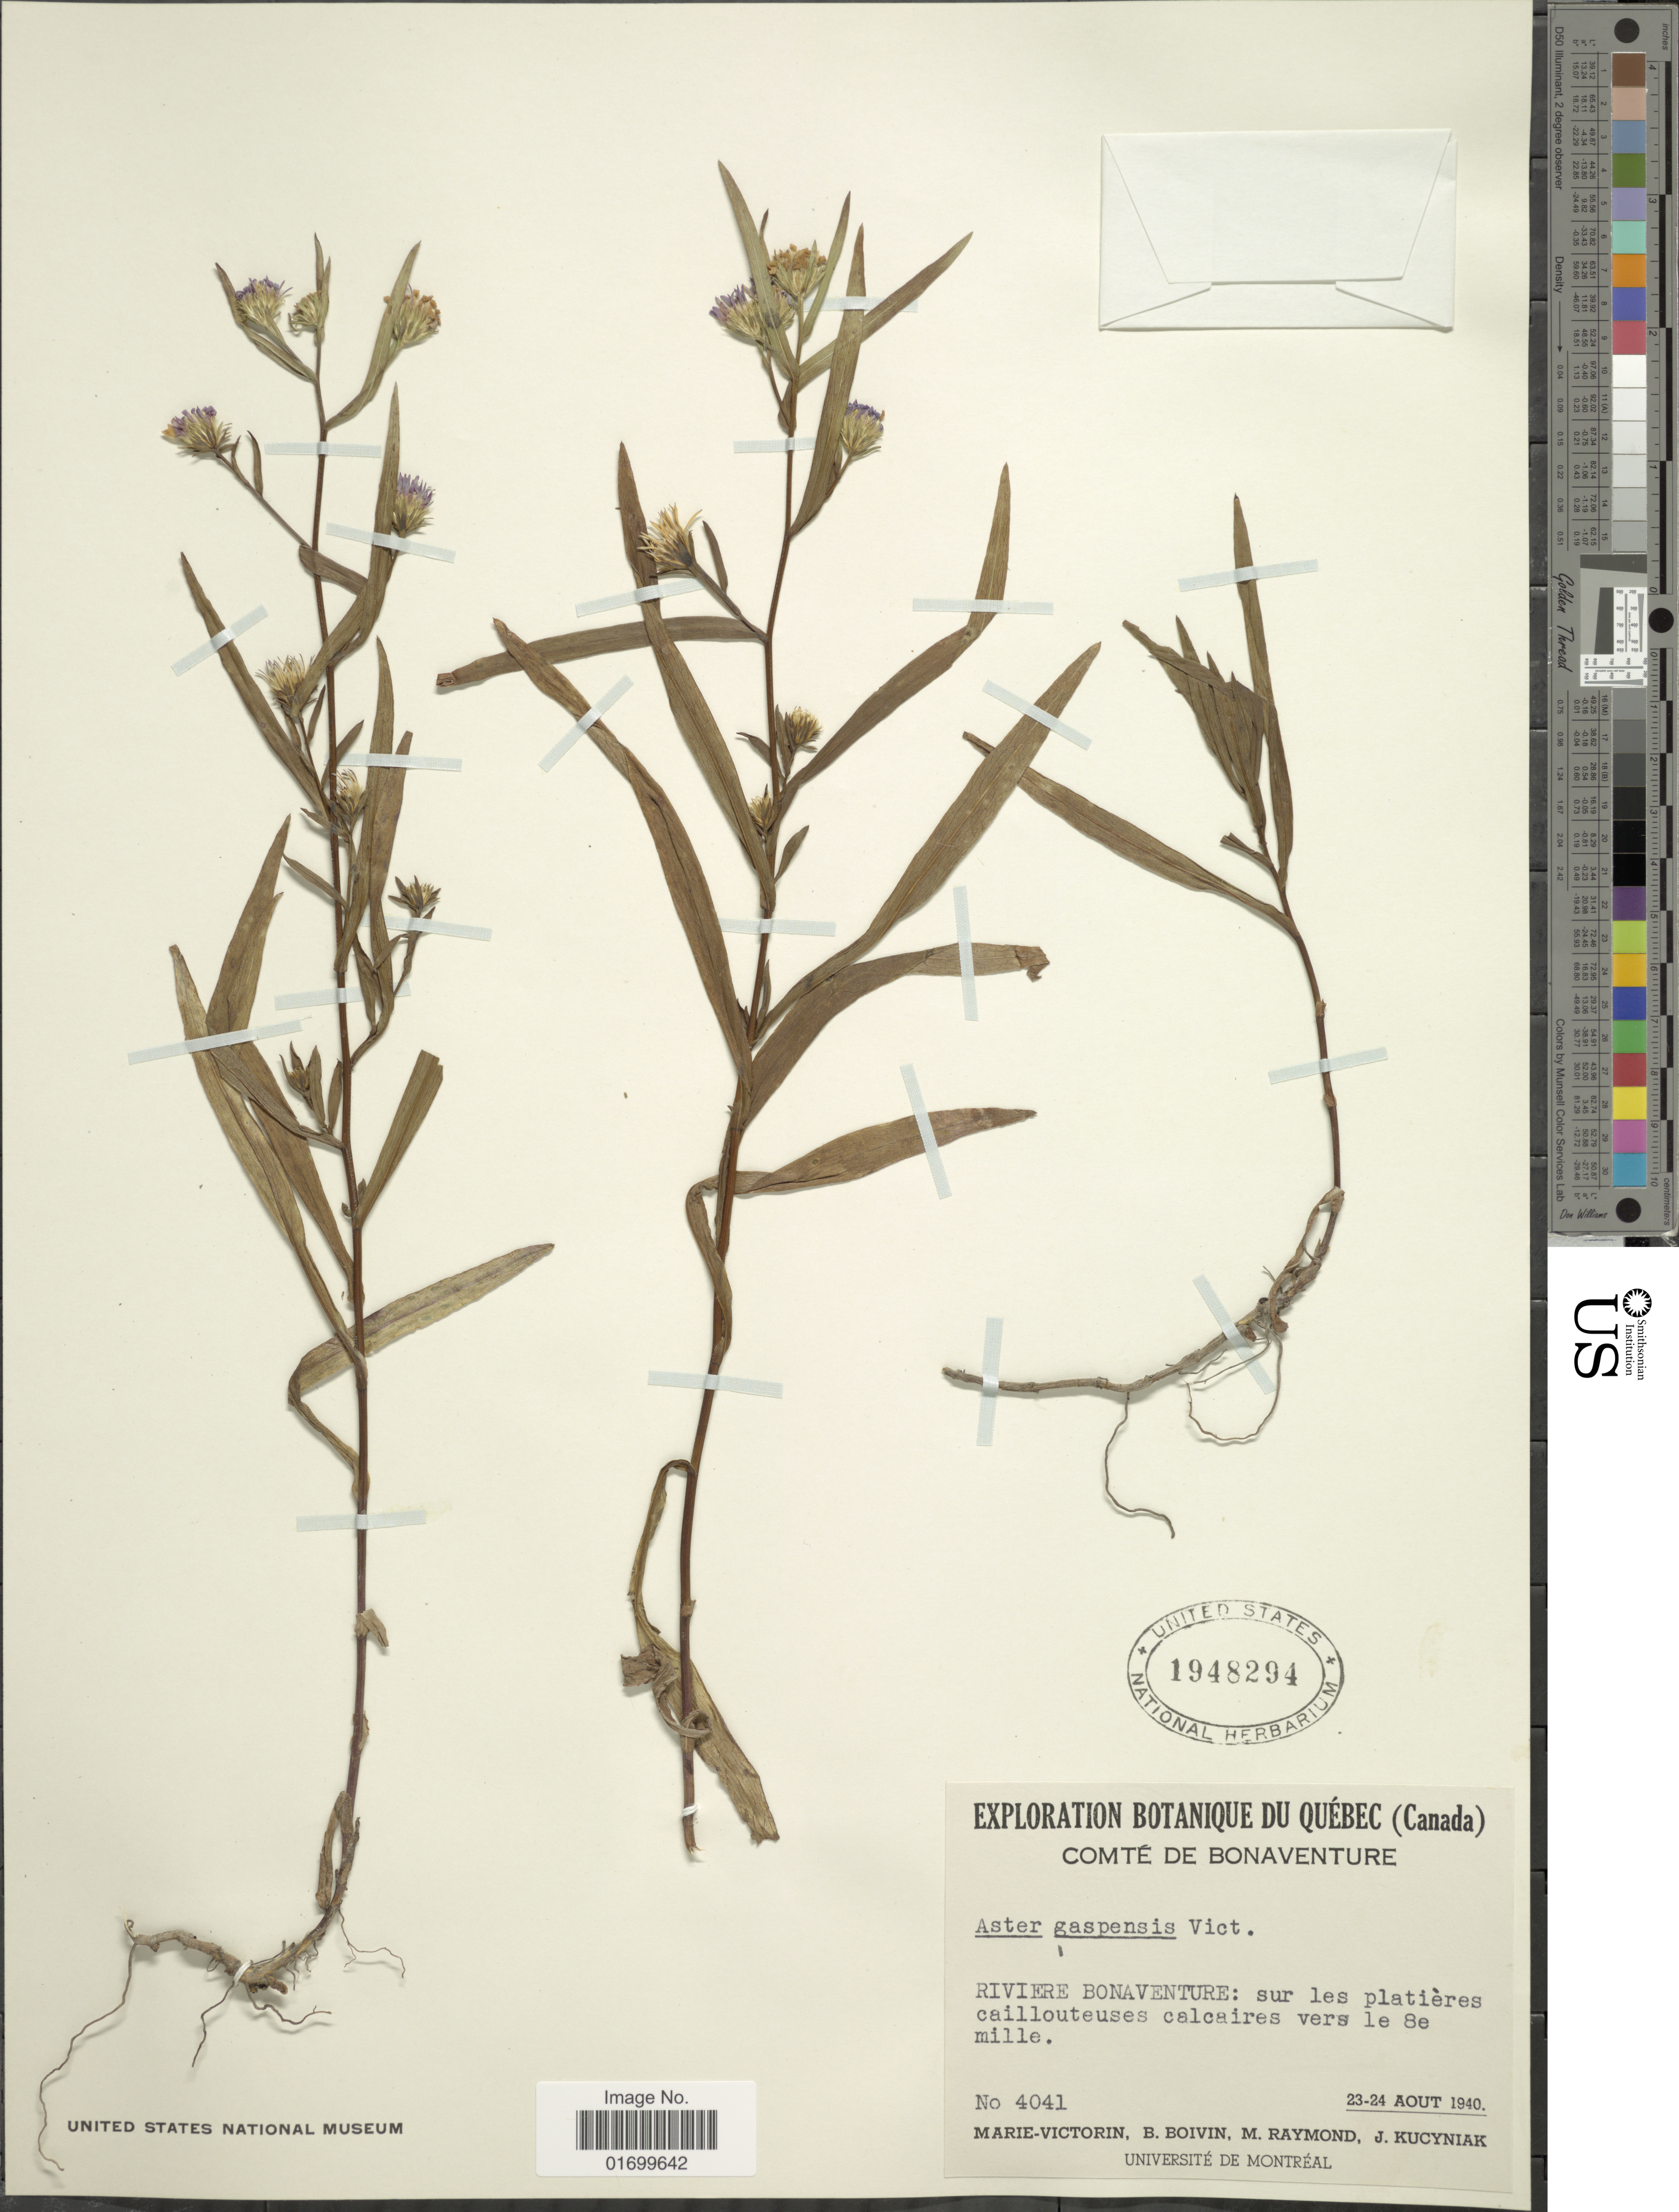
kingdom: Plantae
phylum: Tracheophyta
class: Magnoliopsida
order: Asterales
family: Asteraceae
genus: Symphyotrichum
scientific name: Symphyotrichum novi-belgii var. novi-belgii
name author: (L.) G.L. Nesom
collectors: -. Marie-Victorin, J. R. B. Boivin, M. Raymond & J. Kucyniak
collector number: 4041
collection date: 1940-08-23/1940-08-24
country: Canada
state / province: Quebec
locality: Comté de Bonaventure, Riviere Bonaventure: sur les platières caillouteuses calcaires vers le 8e mille.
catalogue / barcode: US 1948294